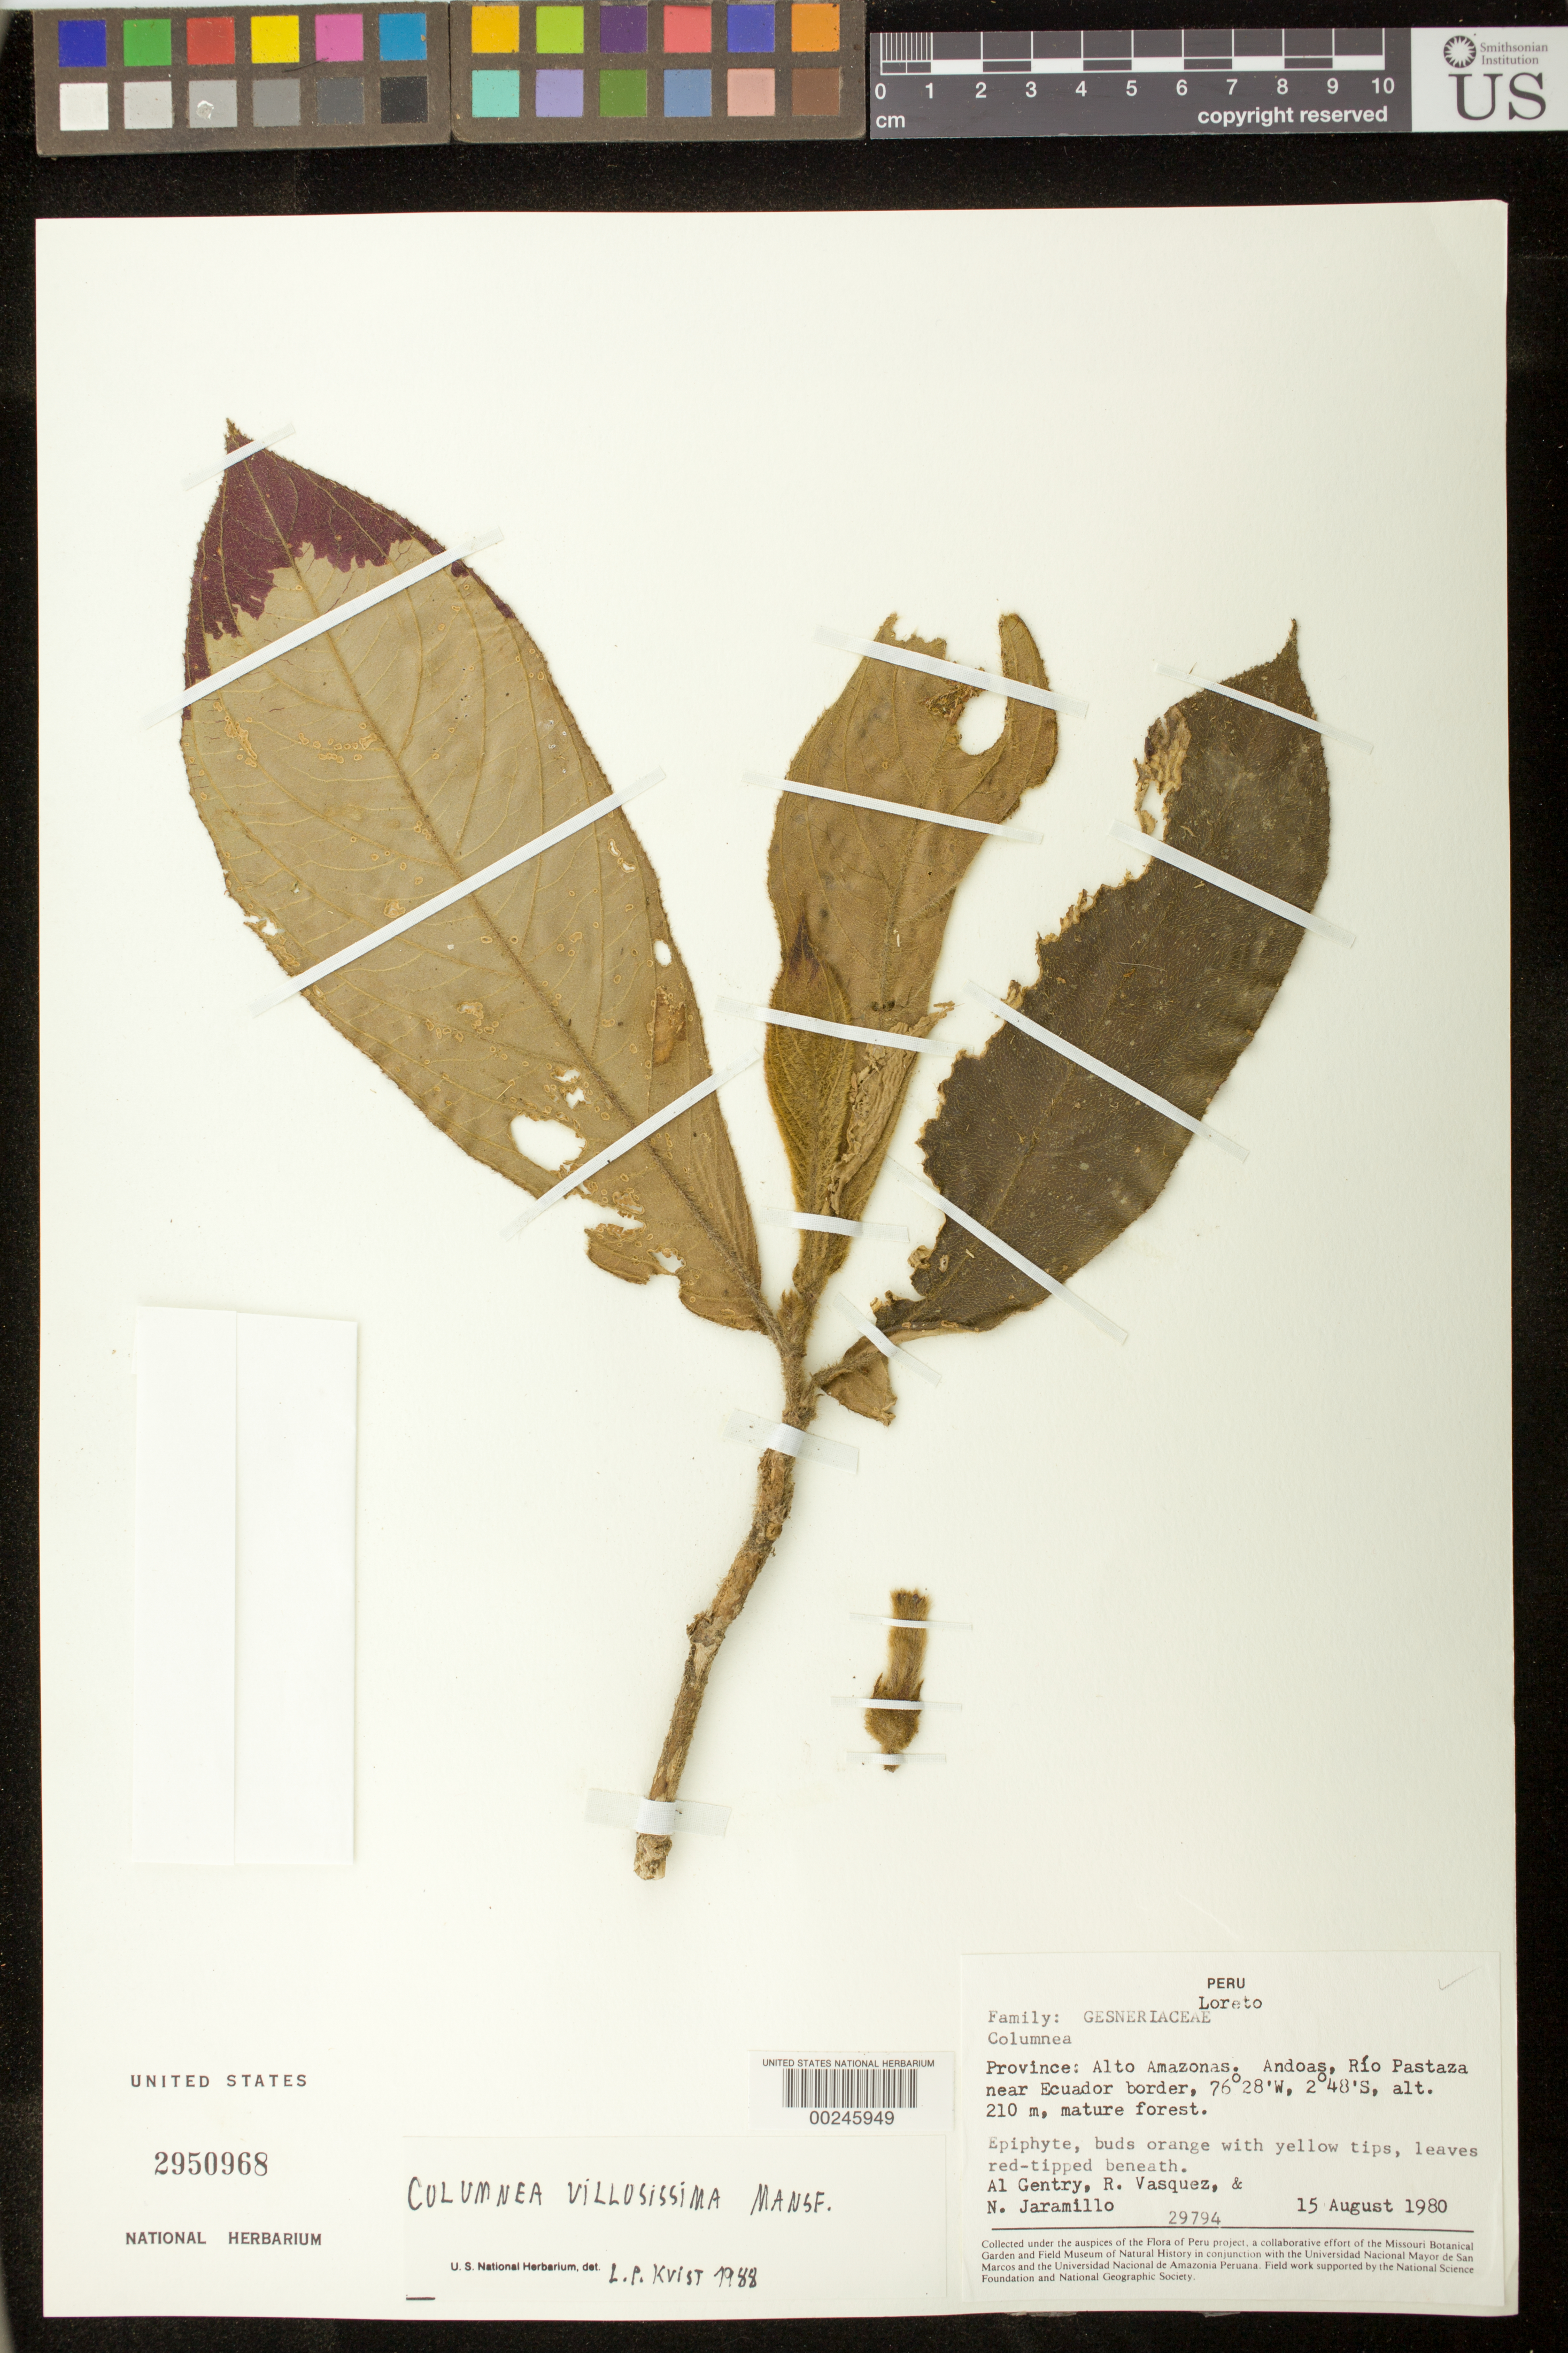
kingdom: Plantae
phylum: Tracheophyta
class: Magnoliopsida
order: Lamiales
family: Gesneriaceae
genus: Columnea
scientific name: Columnea villosissima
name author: Mansf.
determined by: Clark, J. L., (SEL), The Marie Selby Botanical Garden (UNITED STATES)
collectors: A. H. Gentry, R. Vásquez & N. Jaramillo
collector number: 29794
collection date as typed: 15 Aug 1980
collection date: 1980-08-15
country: Peru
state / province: Loreto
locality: Prov. Alto Amazonas; Andoas, Río Pastaza near Ecuador border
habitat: Mature forest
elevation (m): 210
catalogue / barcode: US 2950968